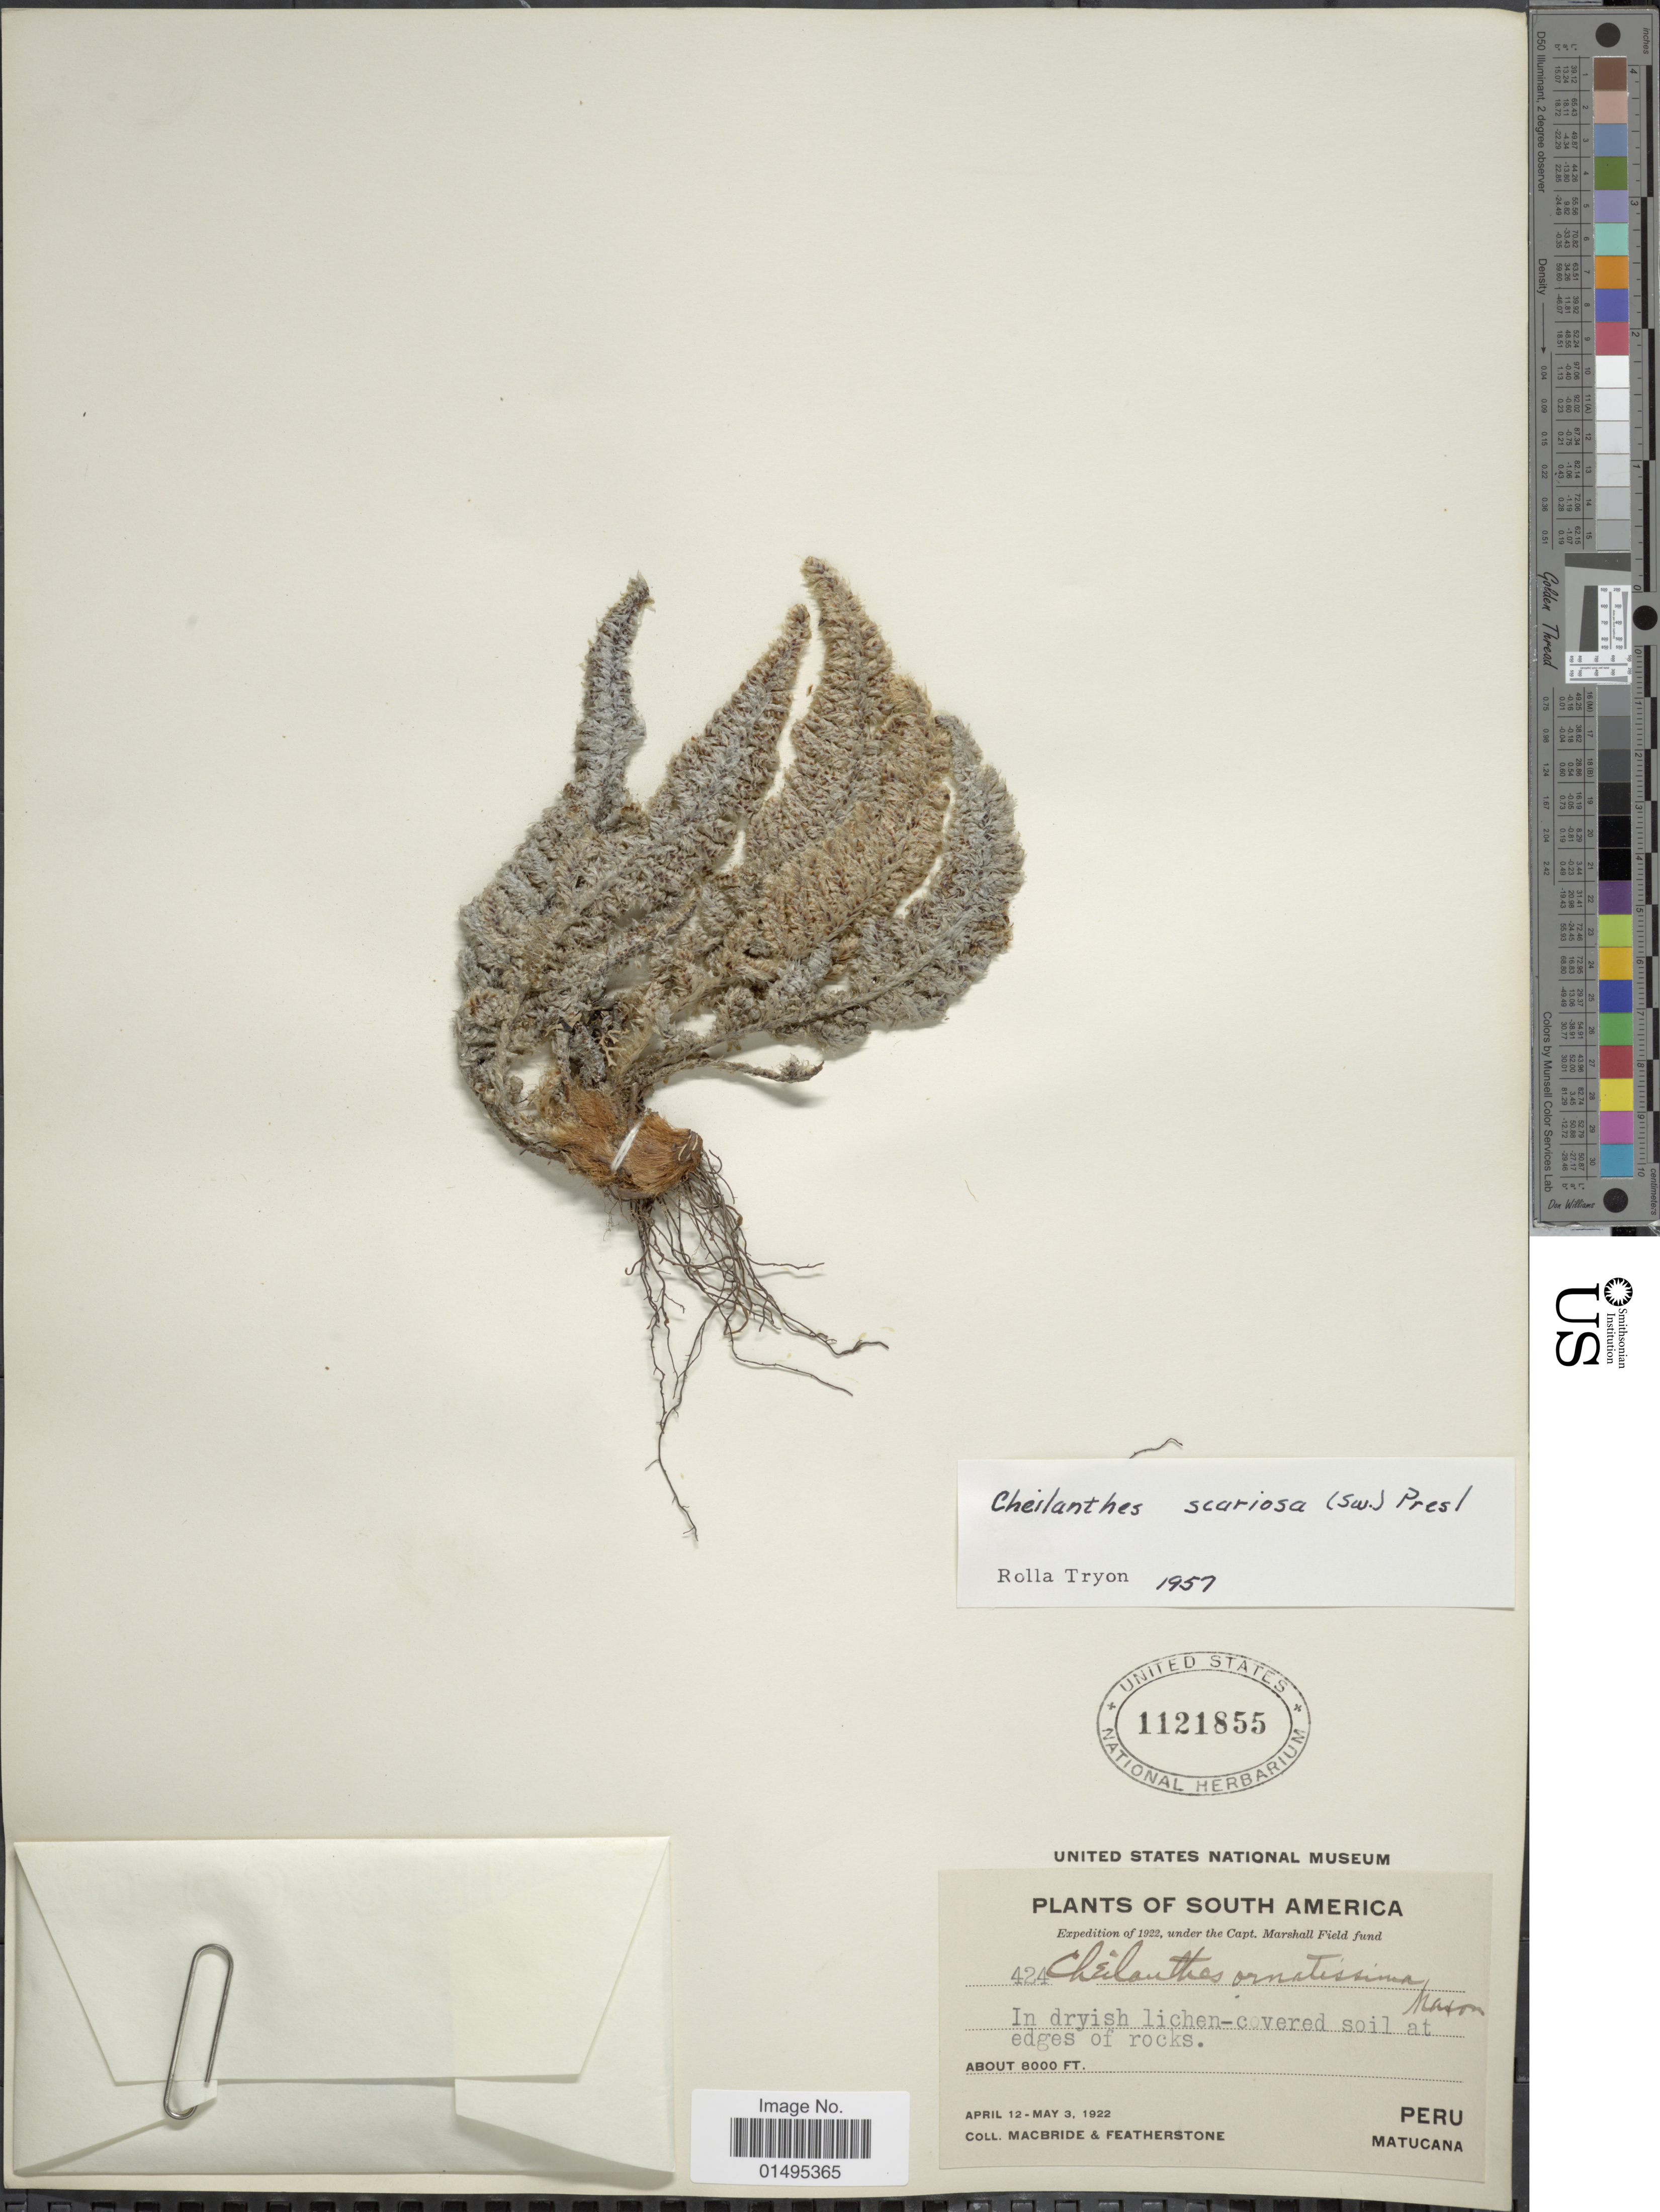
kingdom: Plantae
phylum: Tracheophyta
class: Polypodiopsida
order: Polypodiales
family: Pteridaceae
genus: Myriopteris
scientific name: Myriopteris scariosa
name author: (Sw.) Fée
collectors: Macbride, -- & -. Featherstone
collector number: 424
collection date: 1922-04-10/1922-05-03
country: Peru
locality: South America, Peru, Matucana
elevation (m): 2438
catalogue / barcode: US 1121855